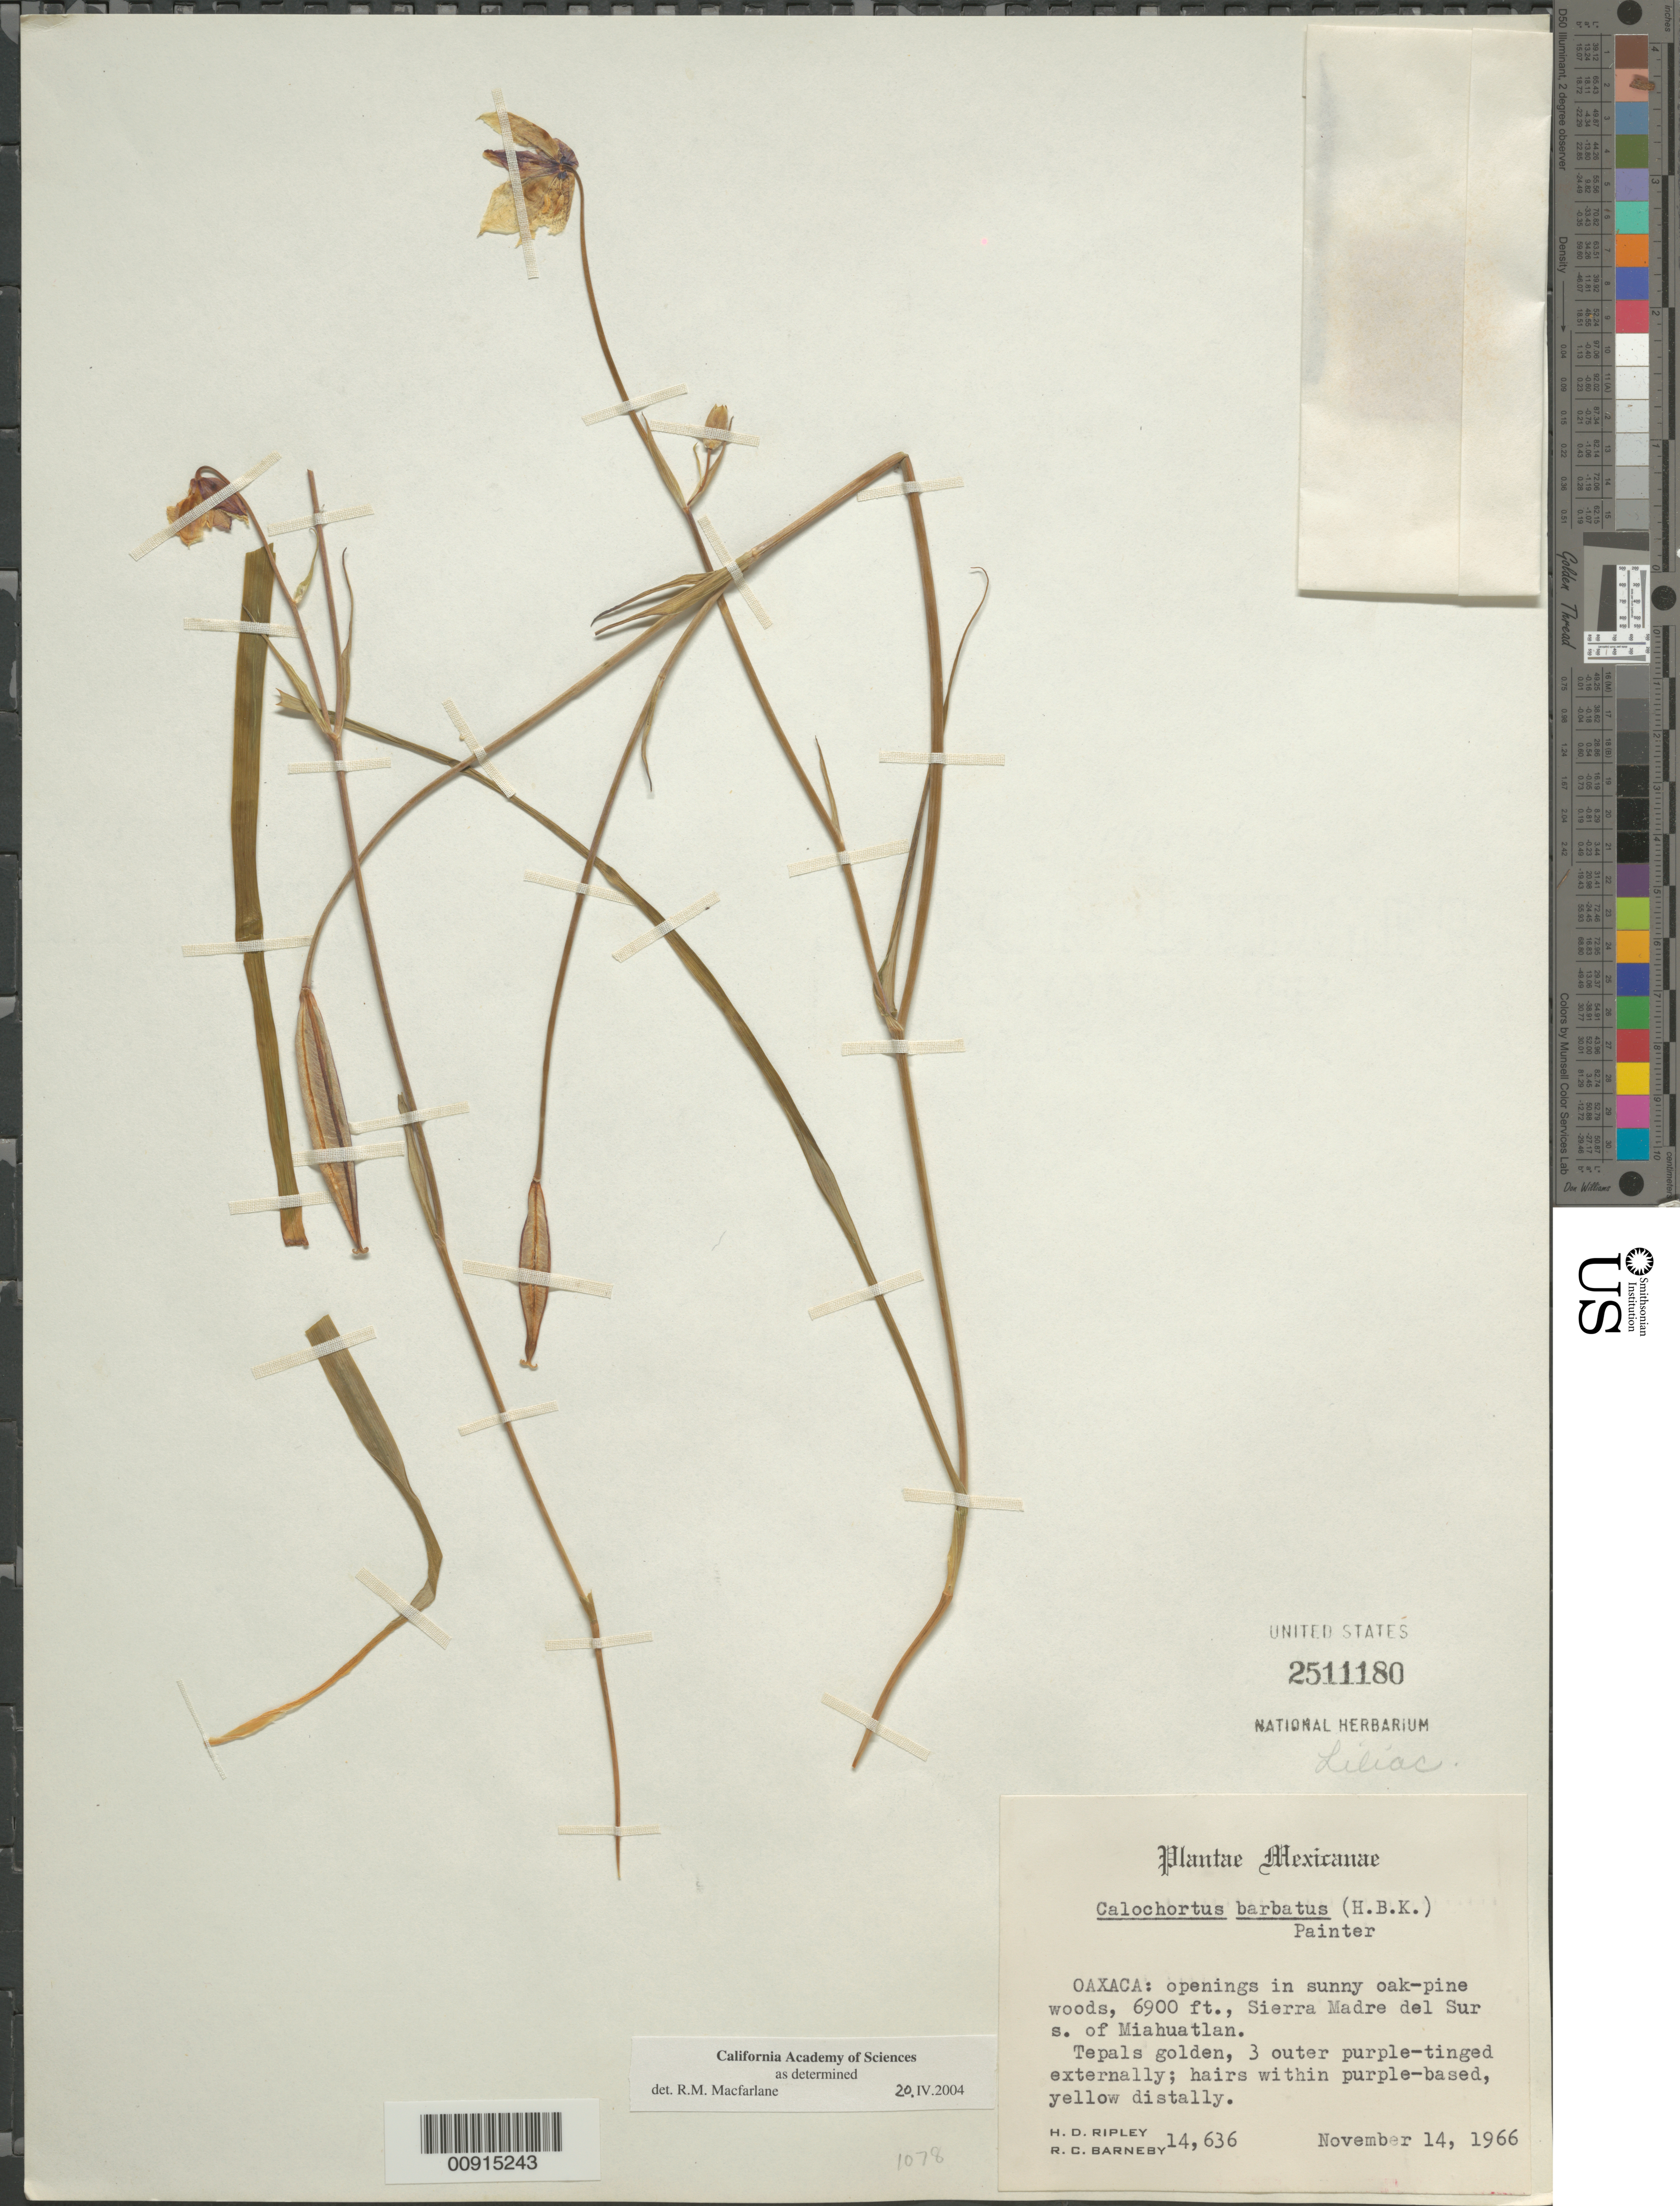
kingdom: Plantae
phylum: Tracheophyta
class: Liliopsida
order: Liliales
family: Liliaceae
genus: Calochortus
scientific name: Calochortus barbatus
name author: (Kunth) J.H. Painter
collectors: H. Ripley & R. C. Barneby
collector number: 14,636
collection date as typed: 14 Nov 1966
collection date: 1966-11-14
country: Mexico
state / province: Oaxaca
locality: Oaxaca: Sierra Madre del Sur, S of Miahuatlan.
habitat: Openings in sunny oak-pine woods.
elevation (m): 2103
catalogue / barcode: US 2511180